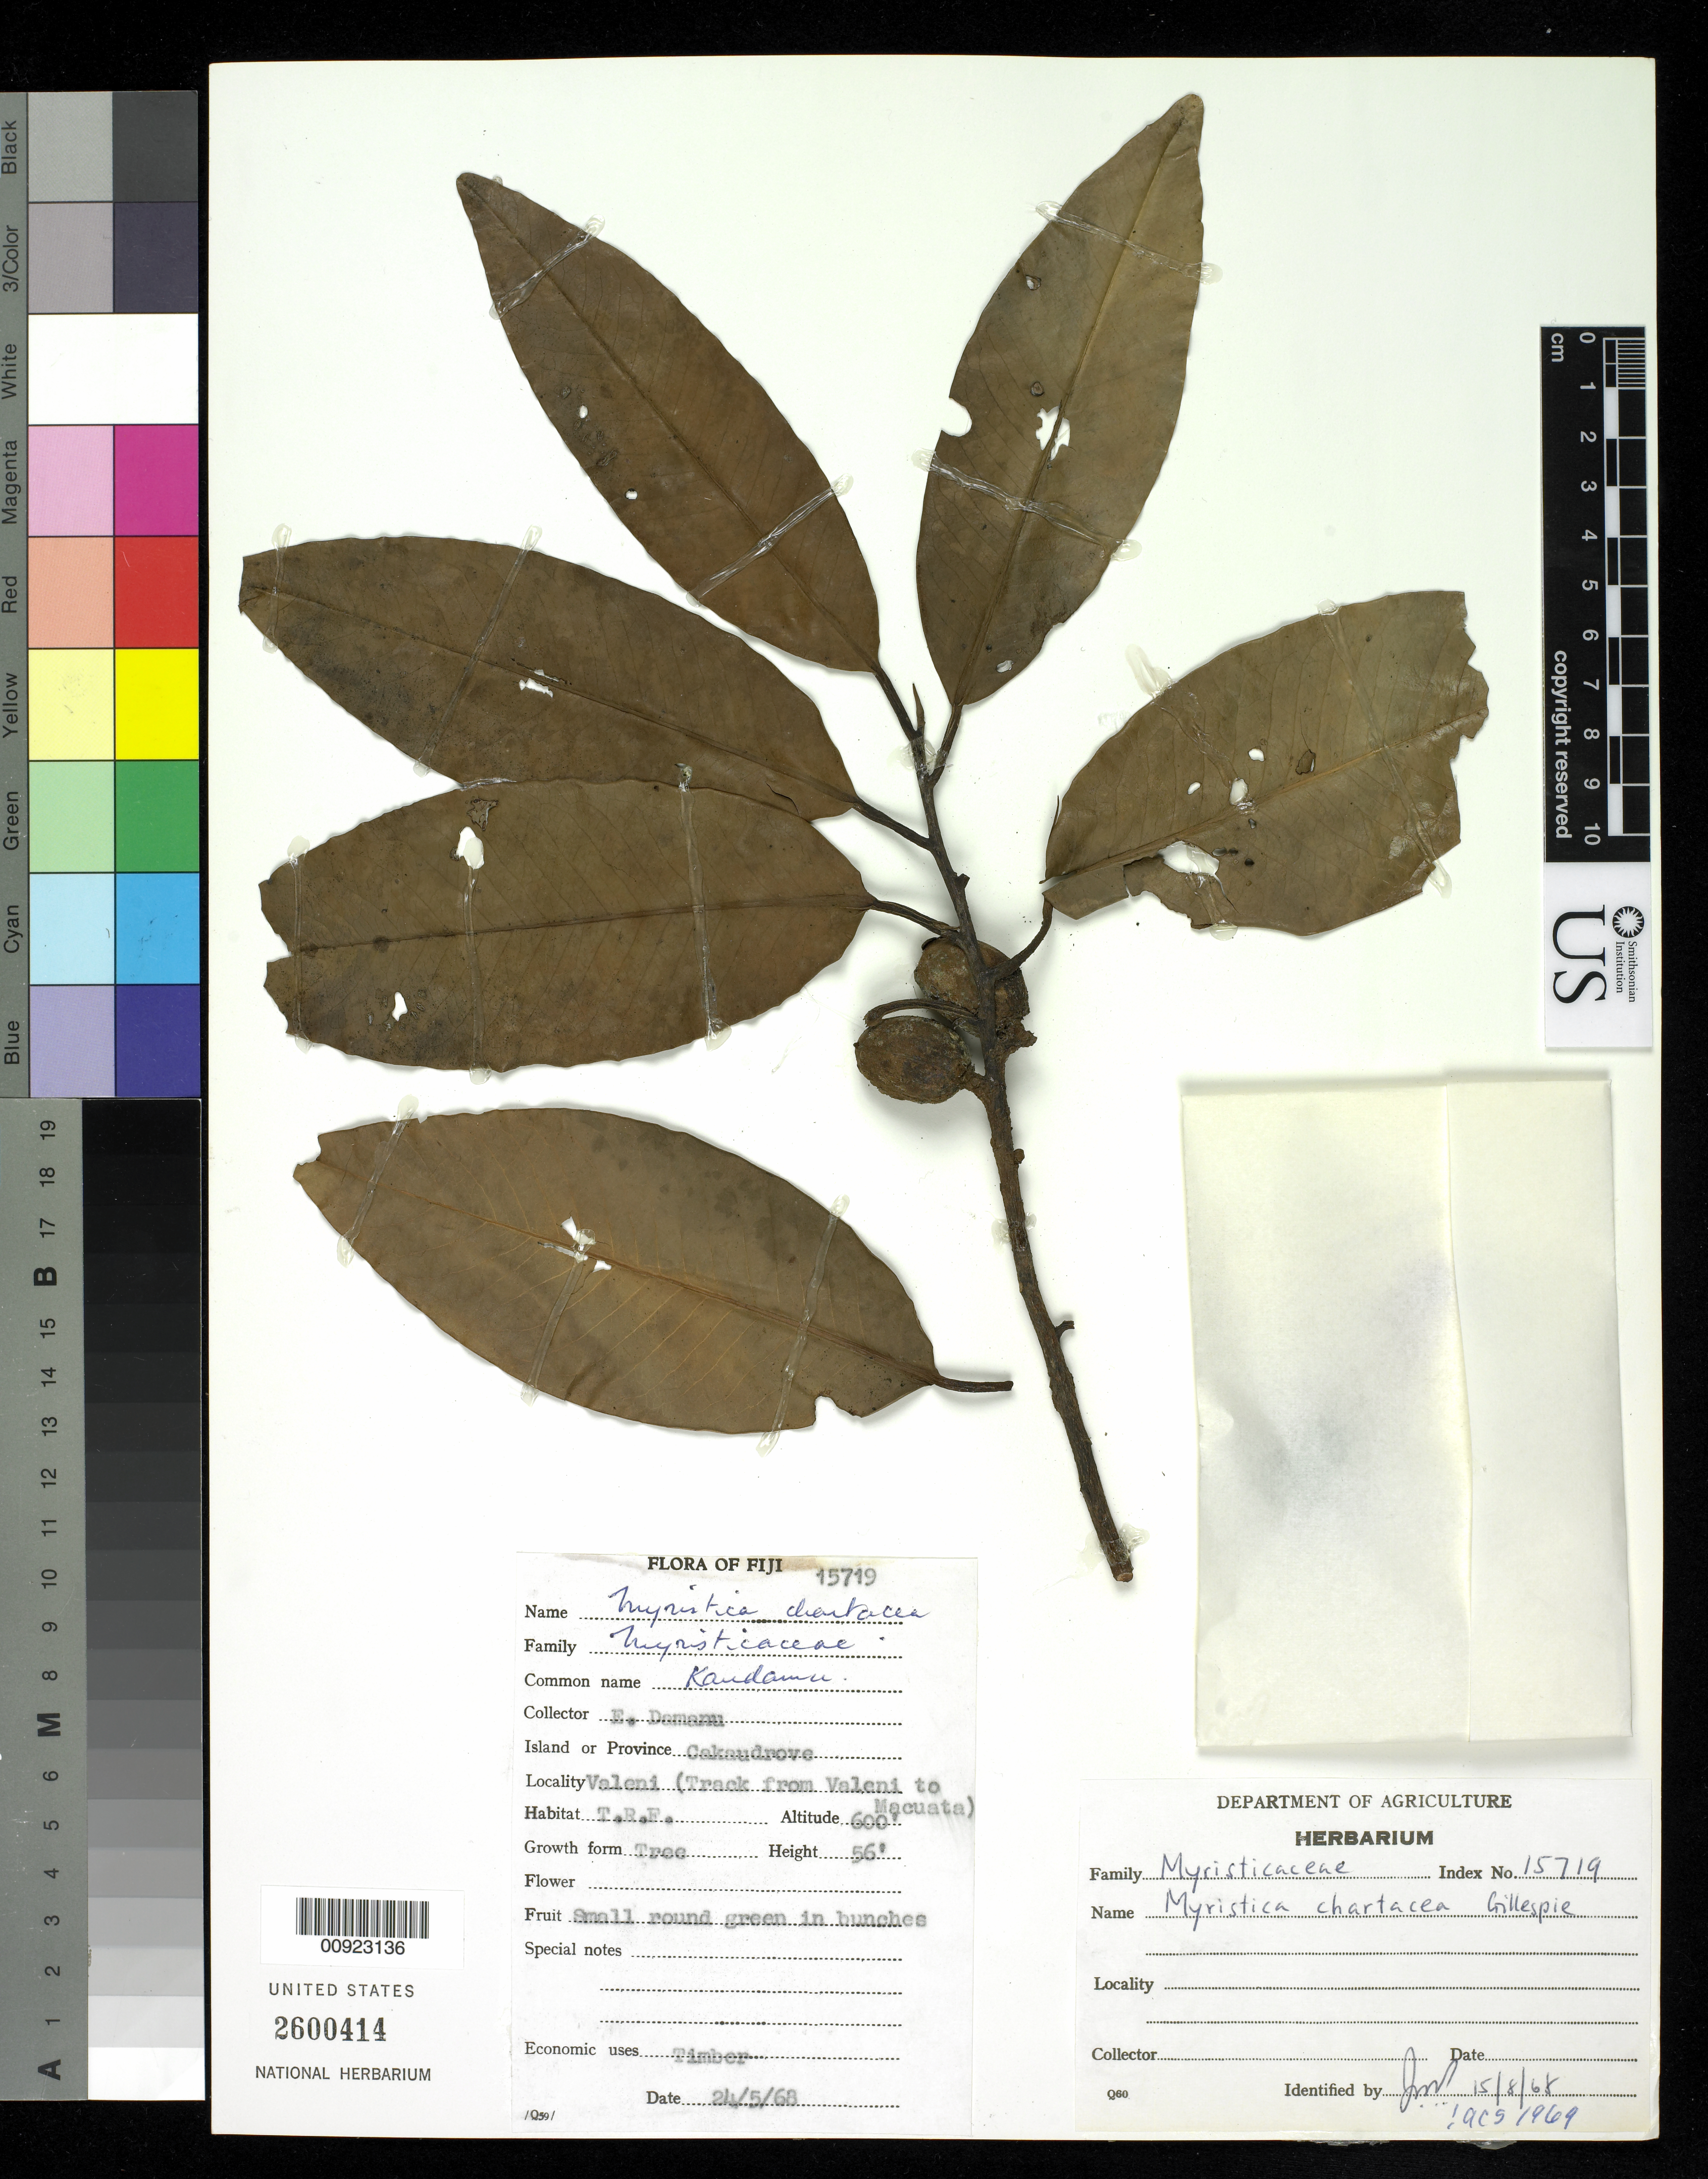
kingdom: Plantae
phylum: Tracheophyta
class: Magnoliopsida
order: Magnoliales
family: Myristicaceae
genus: Myristica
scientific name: Myristica chartacea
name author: Gillespie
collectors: E. Damanu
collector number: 15719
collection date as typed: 24 May 1968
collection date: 1968-05-24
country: Fiji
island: Cakaudrove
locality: Valeni (track from Valeni to Macuata)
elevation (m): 183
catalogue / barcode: US 2600414